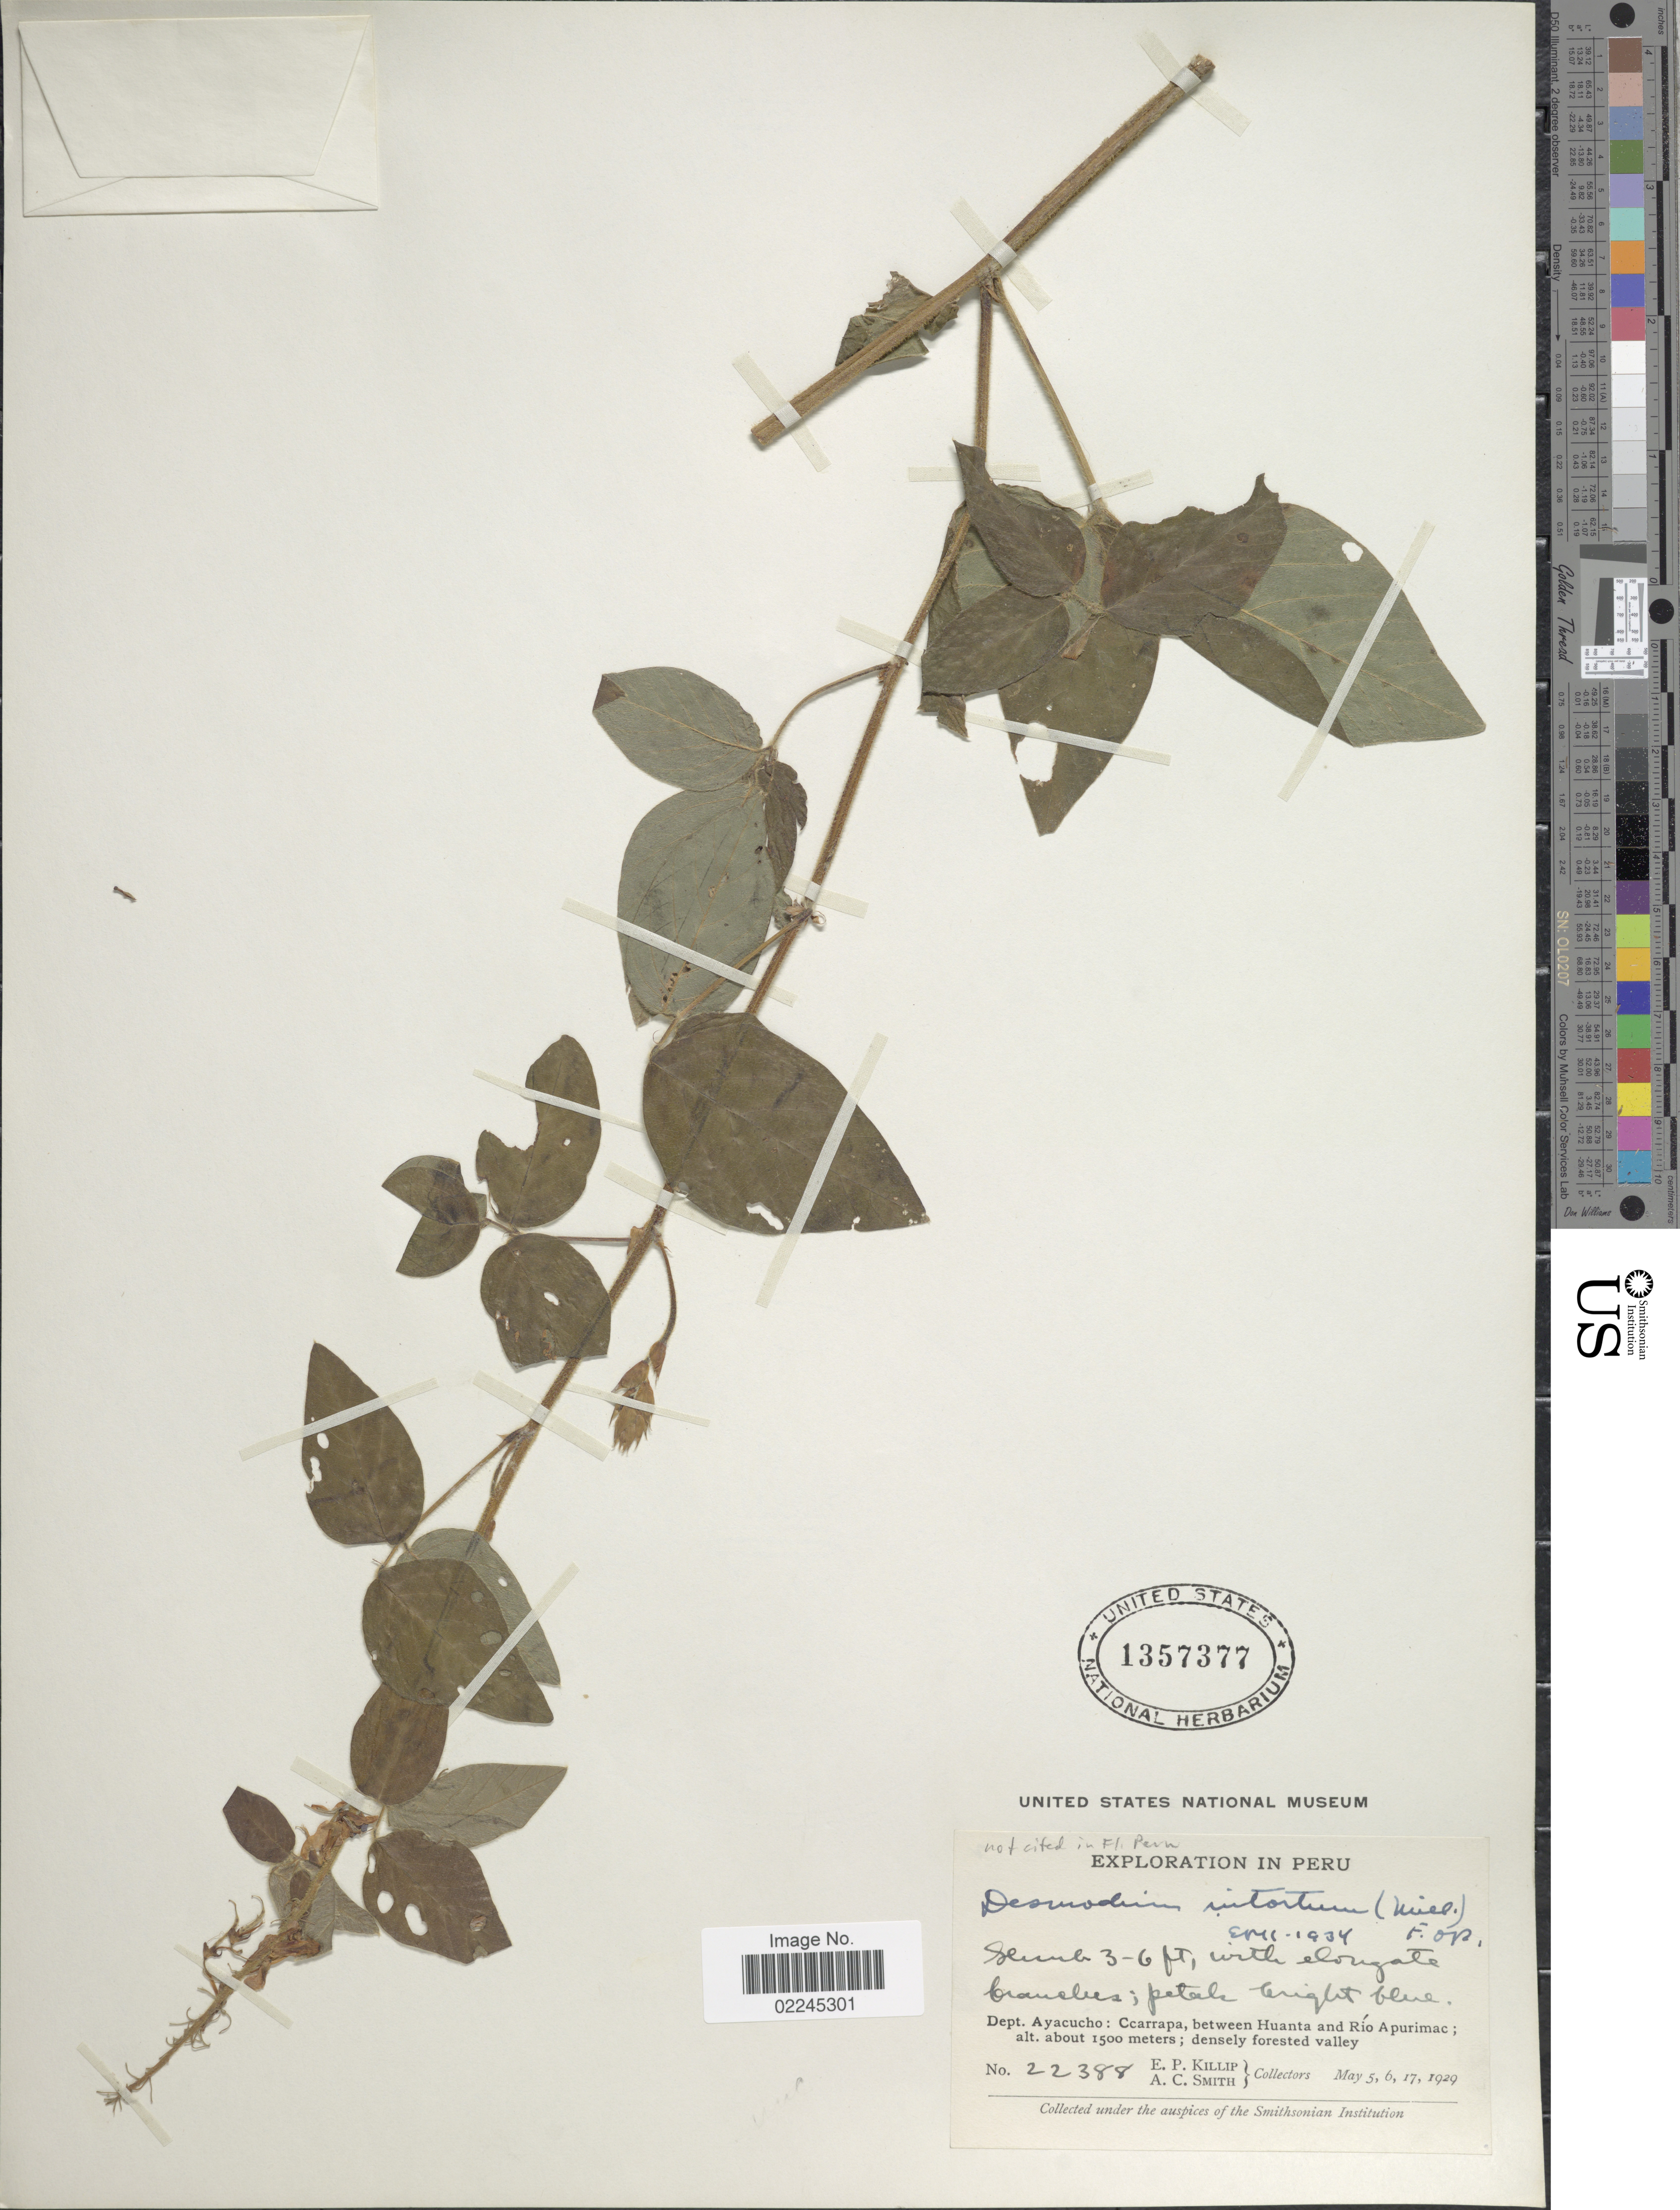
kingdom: Plantae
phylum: Tracheophyta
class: Magnoliopsida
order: Fabales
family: Fabaceae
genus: Desmodium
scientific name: Desmodium intortum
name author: (Mill.) Urb.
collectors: E. P. Killip & A. C. Smith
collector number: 22388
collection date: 1929-05-05/1929-05-17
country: Peru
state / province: Ayacucho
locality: Dep. Ayacucho: Ccarrapa, between Huanta and Rio Apurimac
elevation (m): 1500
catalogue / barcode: US 1357377